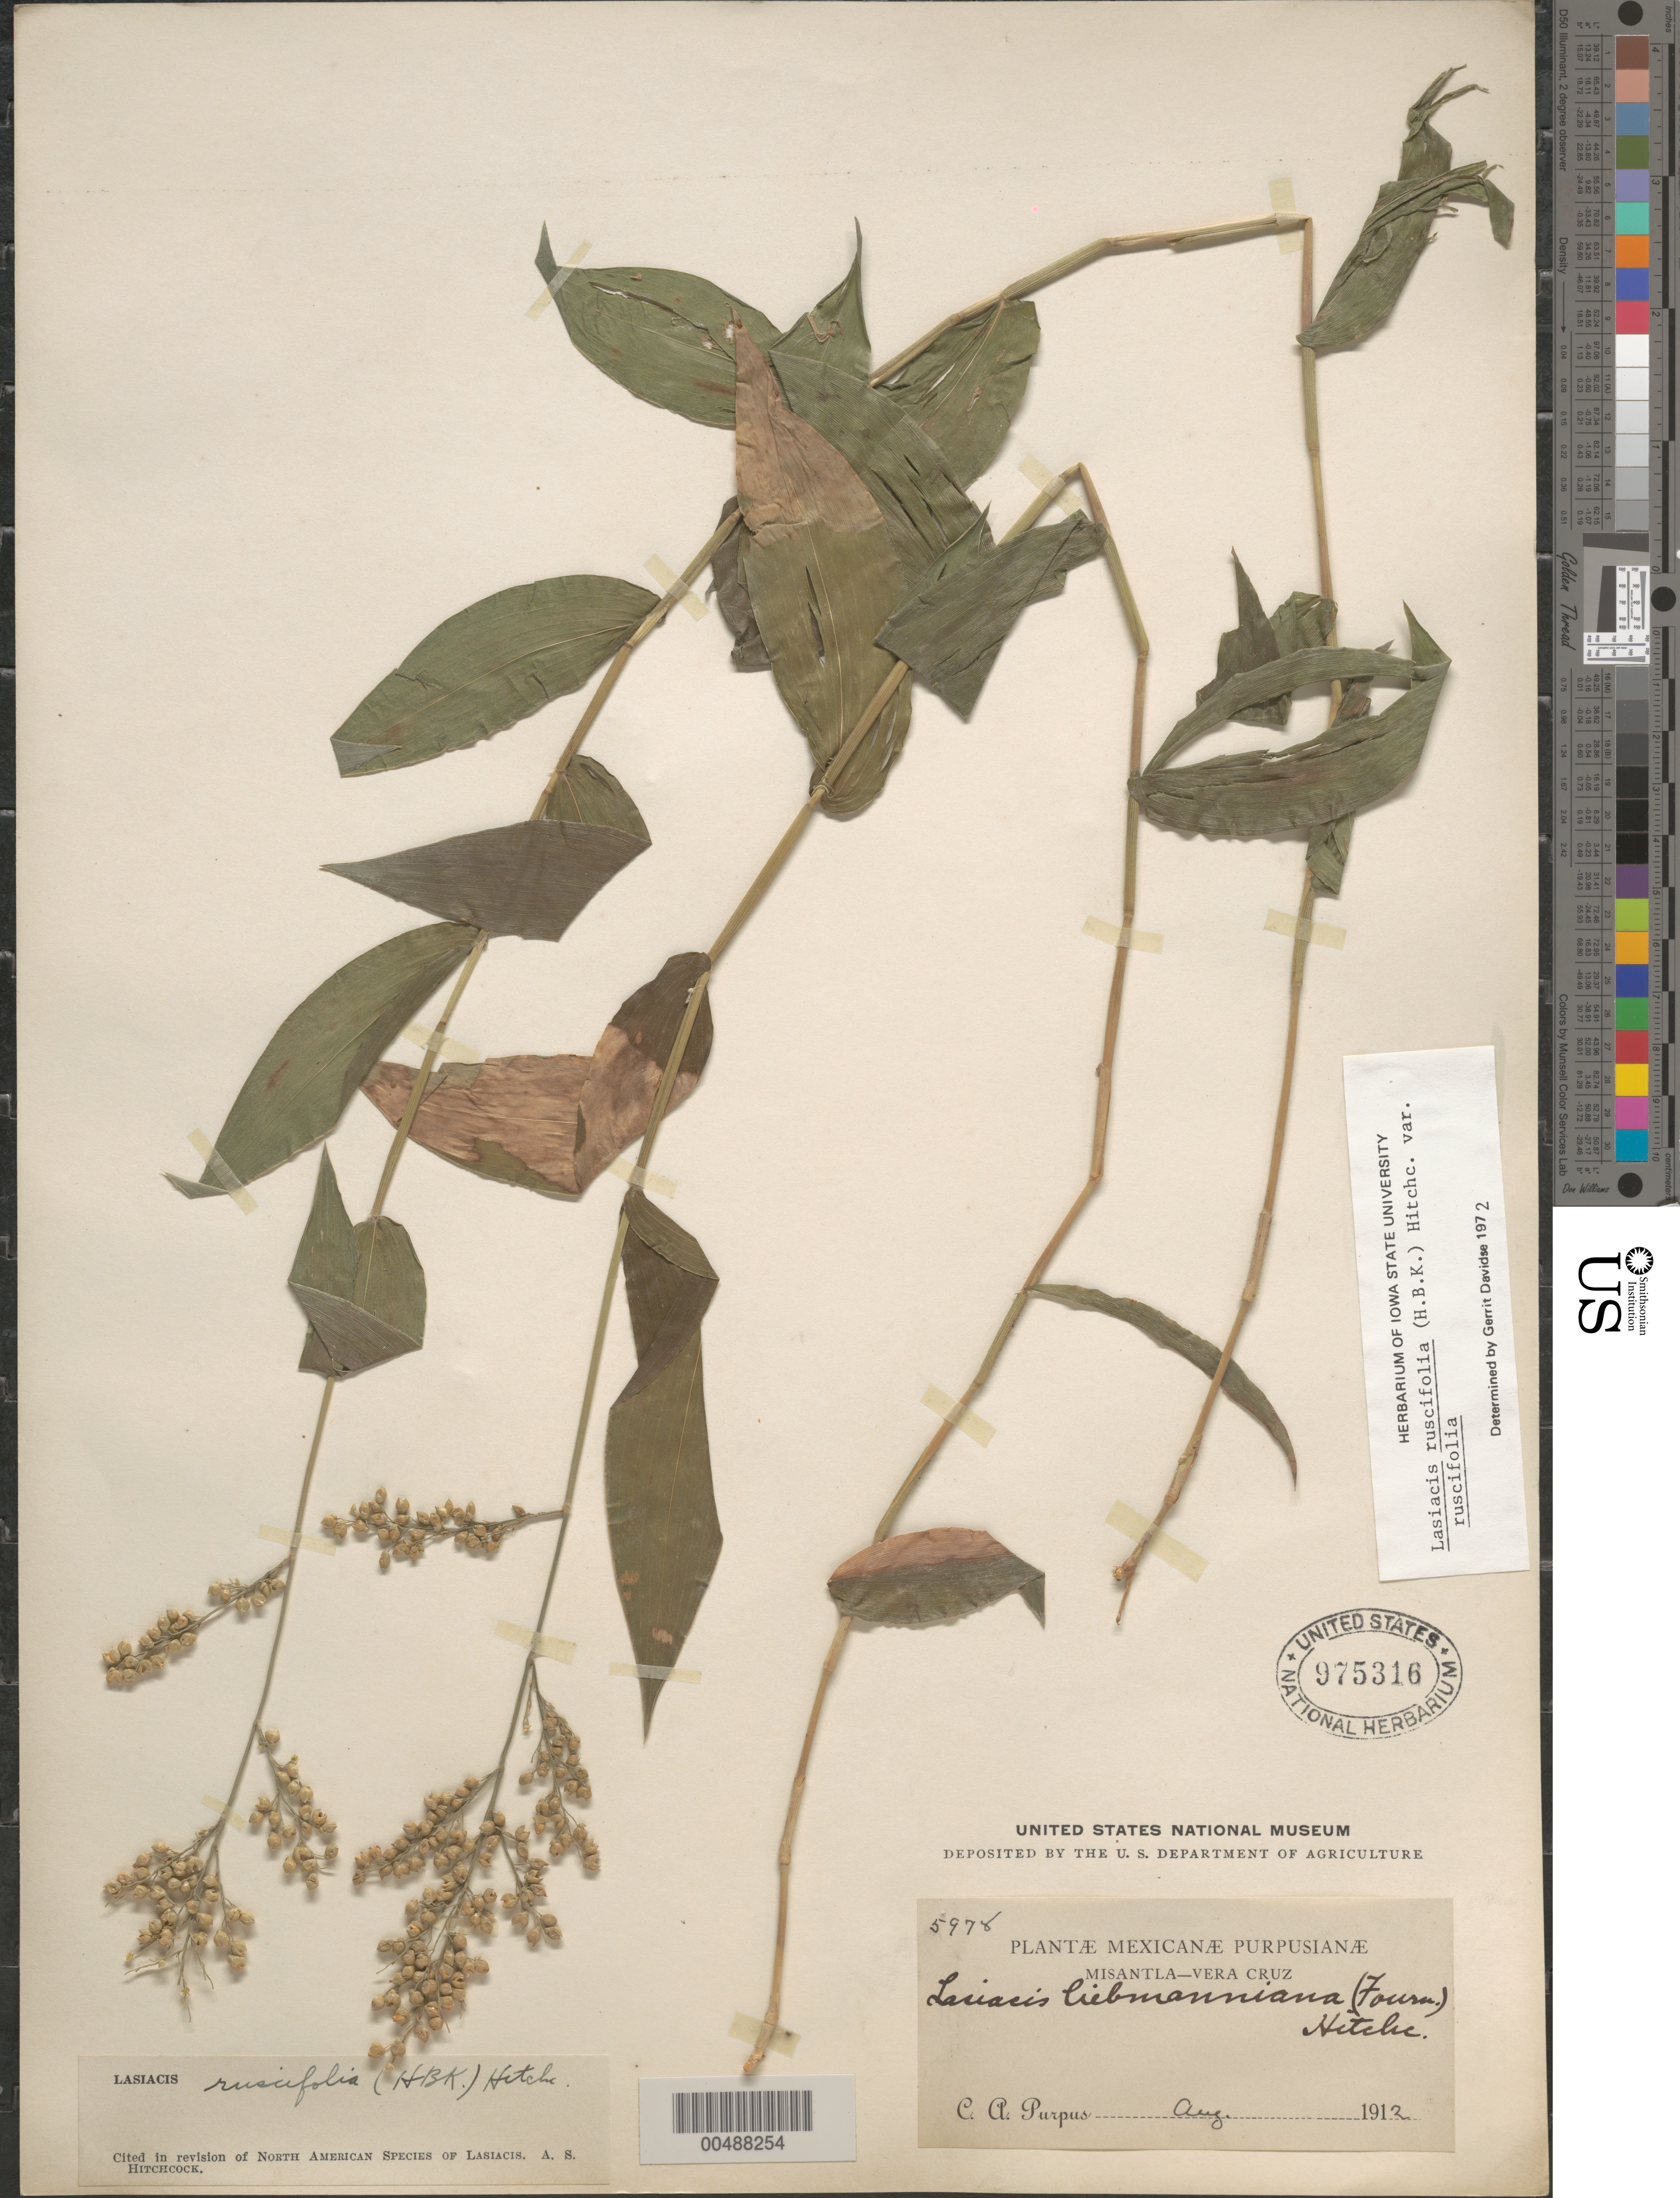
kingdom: Plantae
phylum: Tracheophyta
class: Liliopsida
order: Poales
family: Poaceae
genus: Lasiacis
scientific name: Lasiacis ruscifolia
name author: (Kunth) Hitchc.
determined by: Davidse, Gerrit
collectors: C. A. Purpus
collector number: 5978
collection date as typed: Aug 1912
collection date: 1912-08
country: Mexico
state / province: Veracruz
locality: Misantla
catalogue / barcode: US 975316